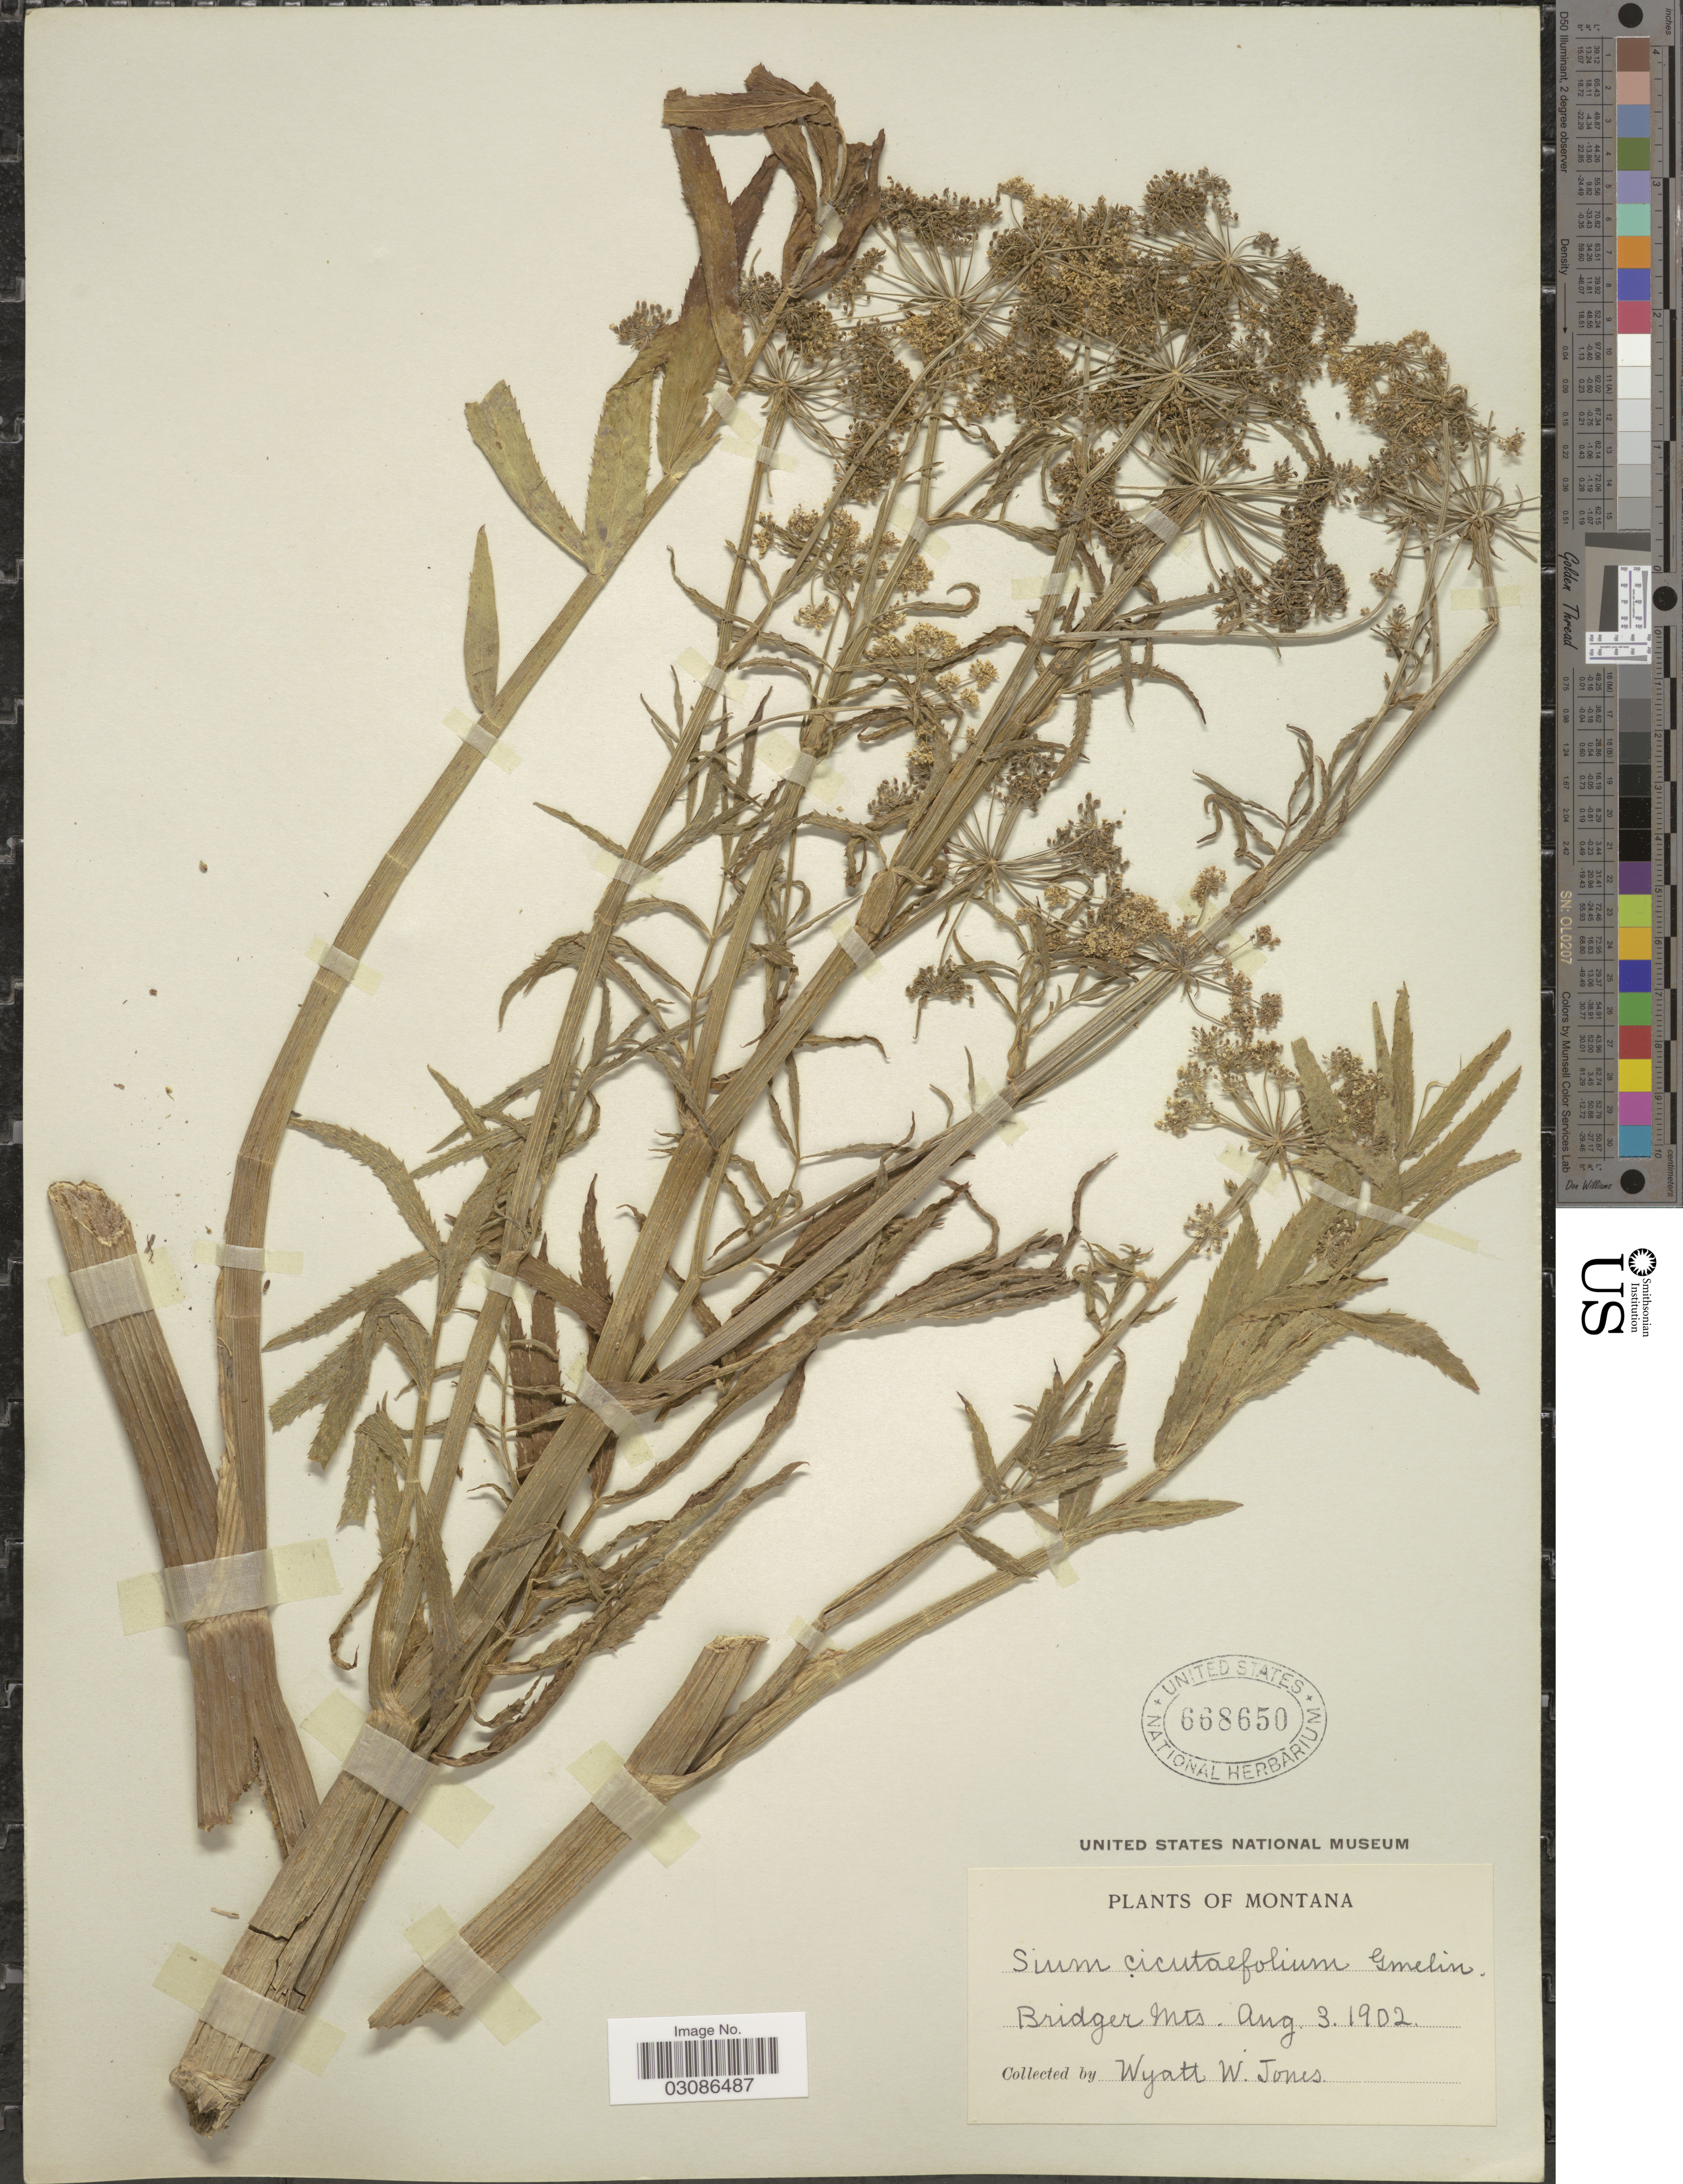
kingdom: Plantae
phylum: Tracheophyta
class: Magnoliopsida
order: Apiales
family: Apiaceae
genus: Sium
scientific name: Sium suave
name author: Walter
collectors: W. W. Jones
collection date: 1902-08-03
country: United States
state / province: Montana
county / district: Gallatin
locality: Bridger Mts.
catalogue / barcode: US 668650